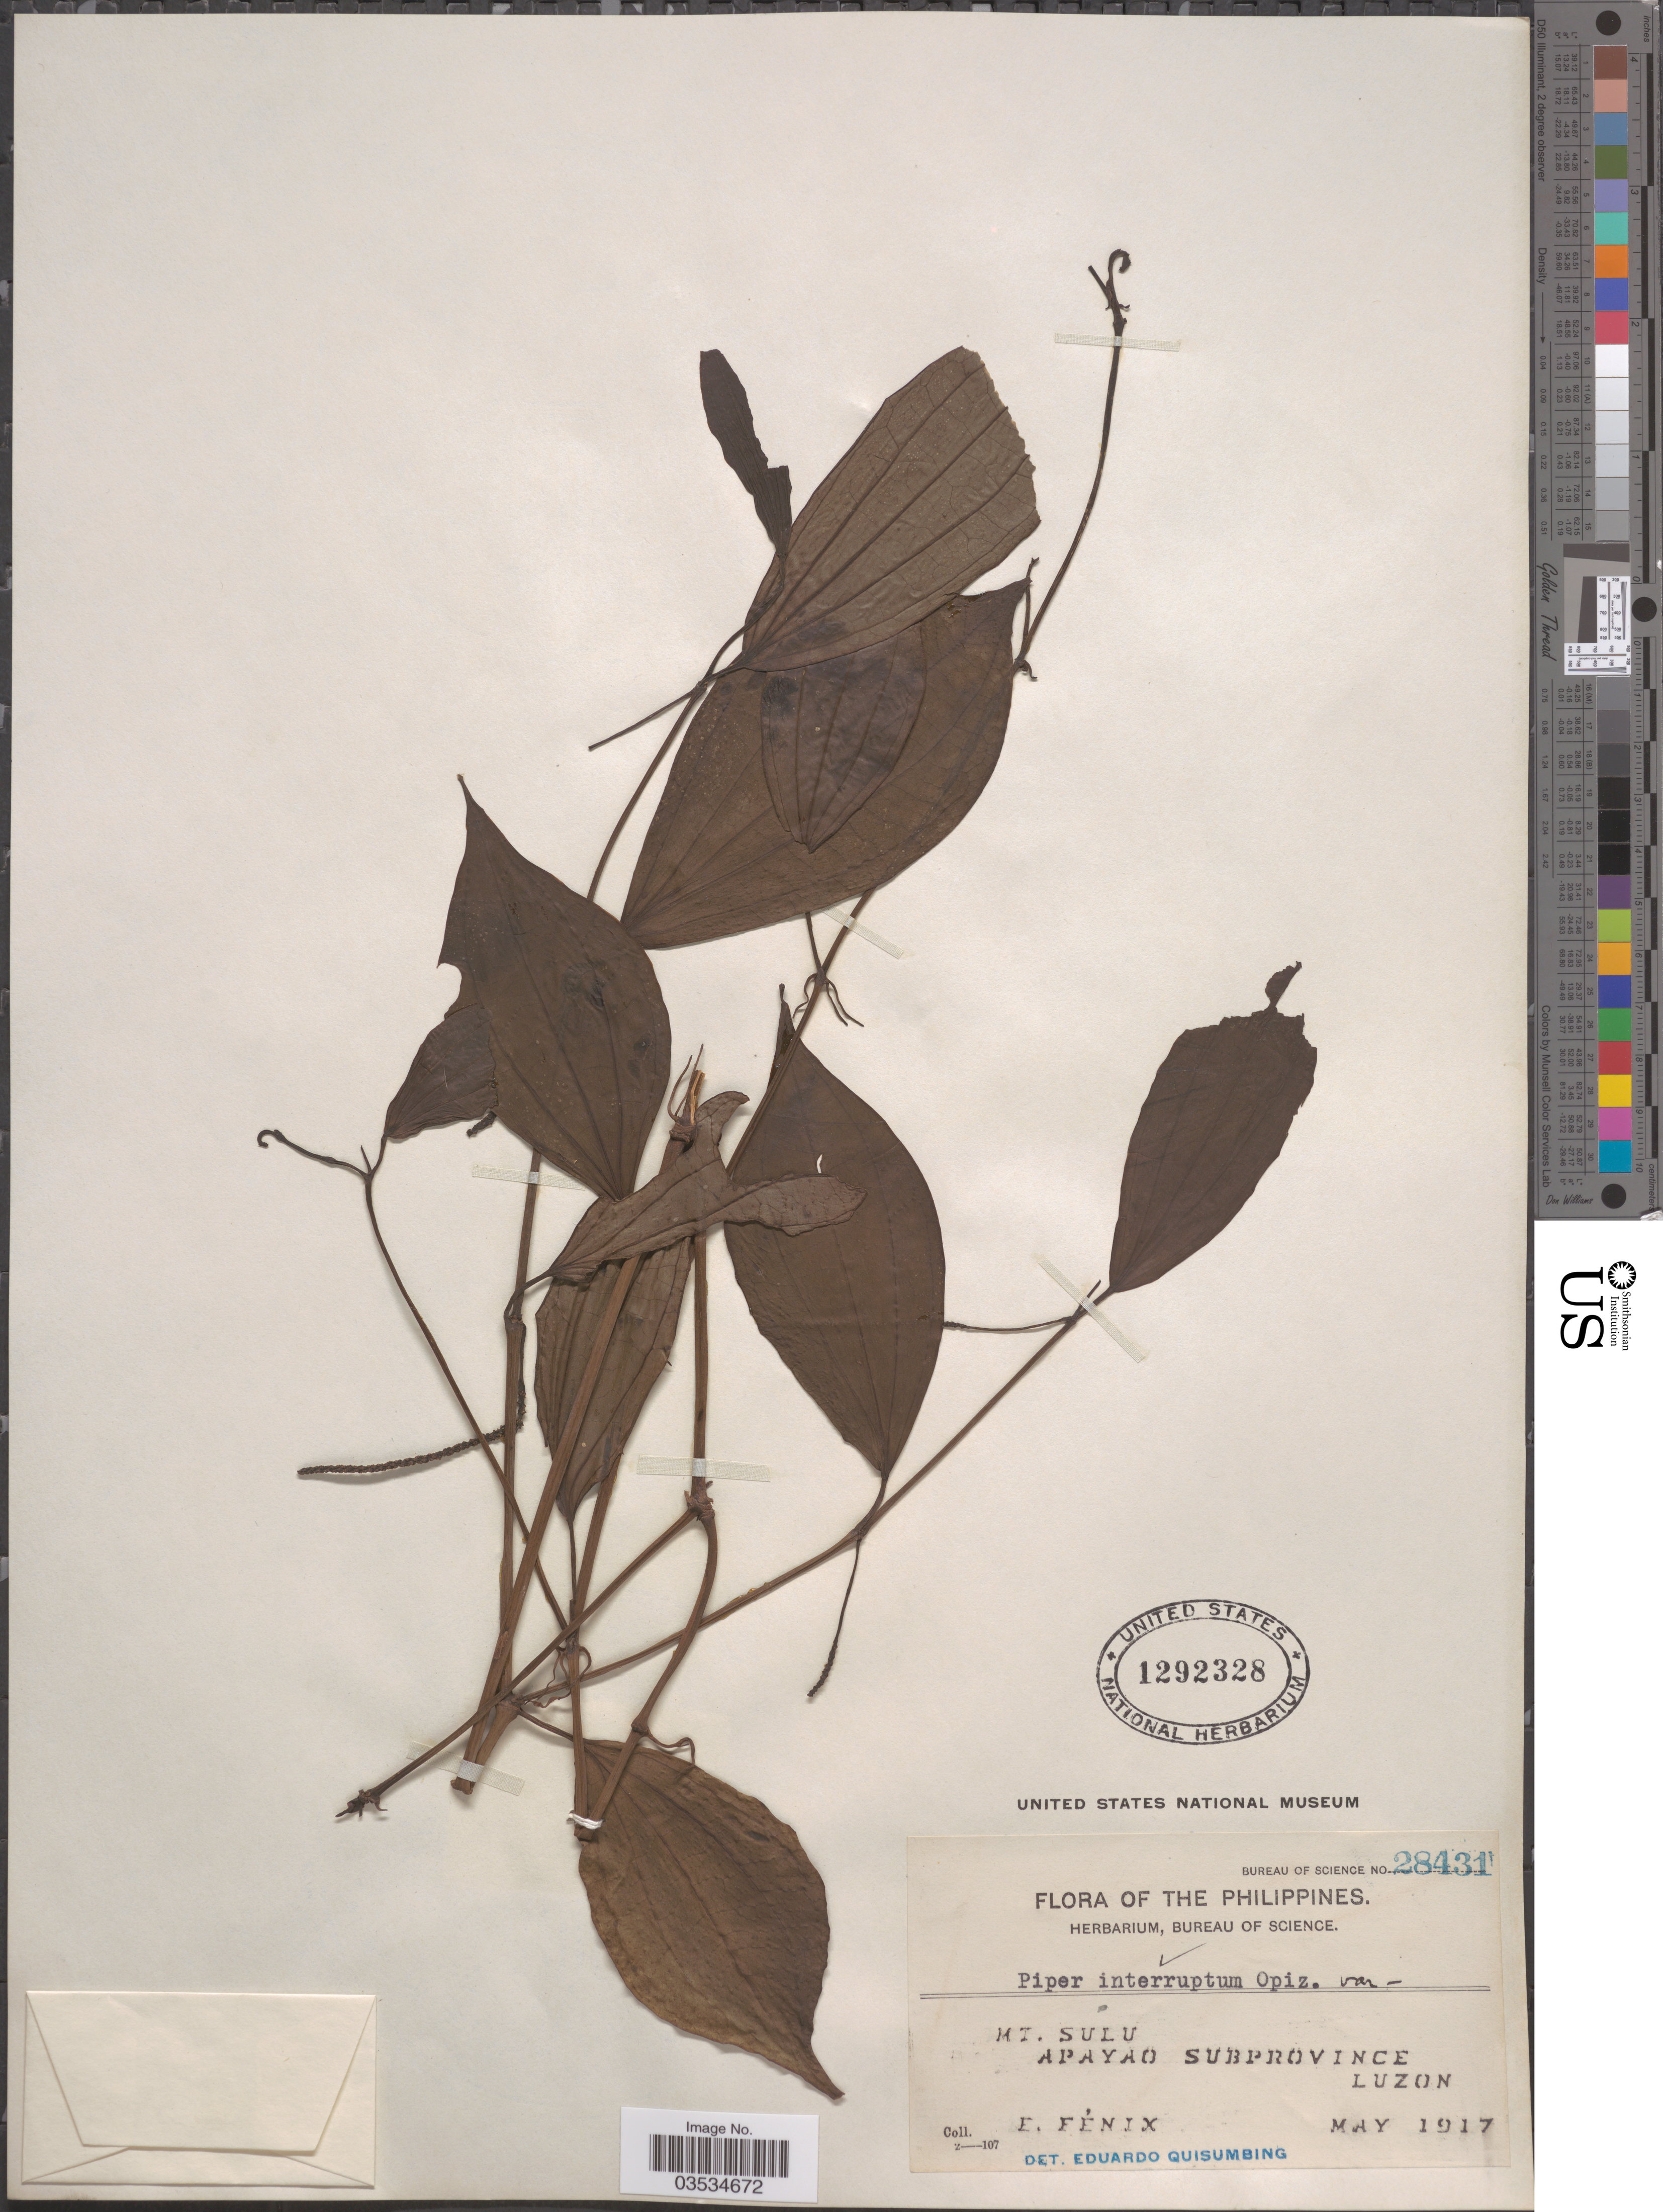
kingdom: Plantae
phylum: Tracheophyta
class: Magnoliopsida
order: Piperales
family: Piperaceae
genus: Piper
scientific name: Piper interruptum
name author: Opiz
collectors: E. Fénix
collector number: Bureau of Science 28431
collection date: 1917-05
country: Philippines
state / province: Muslim Mindanao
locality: Mt. Sulu. Apayao Subprovince. Luzon.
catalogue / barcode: US 1292328